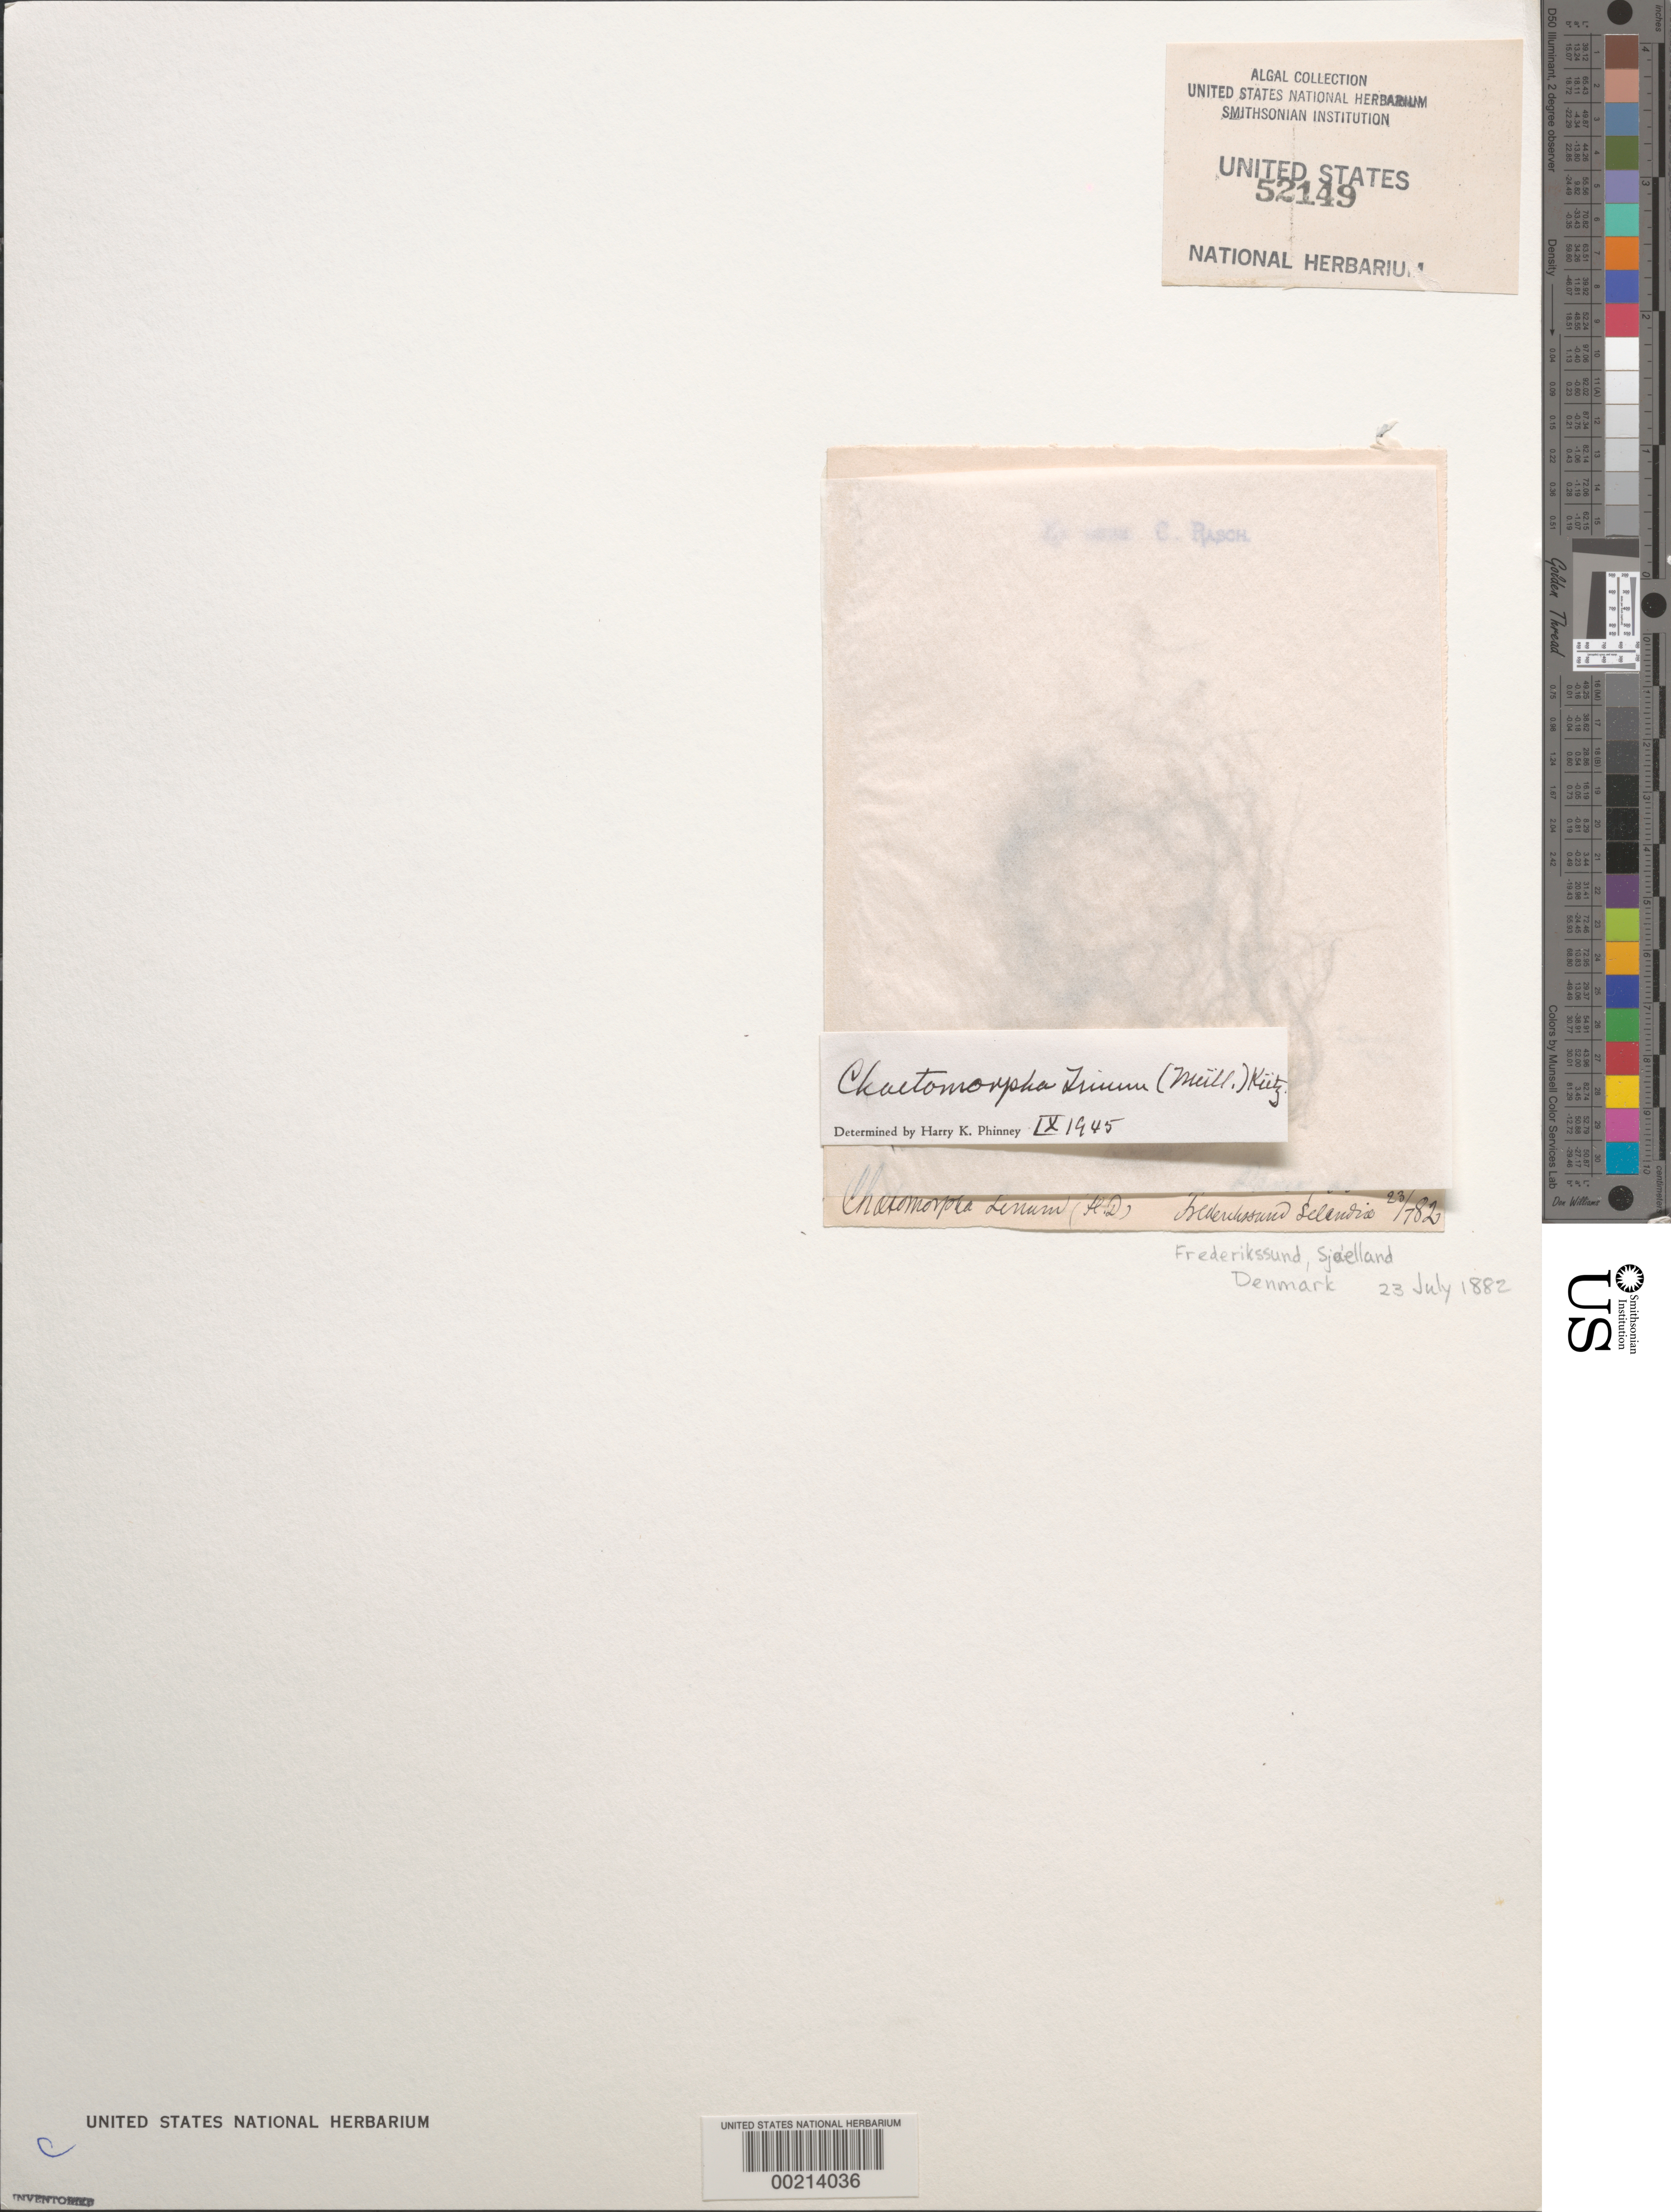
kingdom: Plantae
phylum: Chlorophyta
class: Ulvophyceae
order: Cladophorales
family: Cladophoraceae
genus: Chaetomorpha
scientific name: Chaetomorpha linum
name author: (O.F. Muell.) Kütz.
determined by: Phinney, H. K.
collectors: C. Rasch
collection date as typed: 23 Jul 1882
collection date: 1882-07-23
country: Denmark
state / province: Hovedstaden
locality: Frederikssund, Sjaelland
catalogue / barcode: US 52149